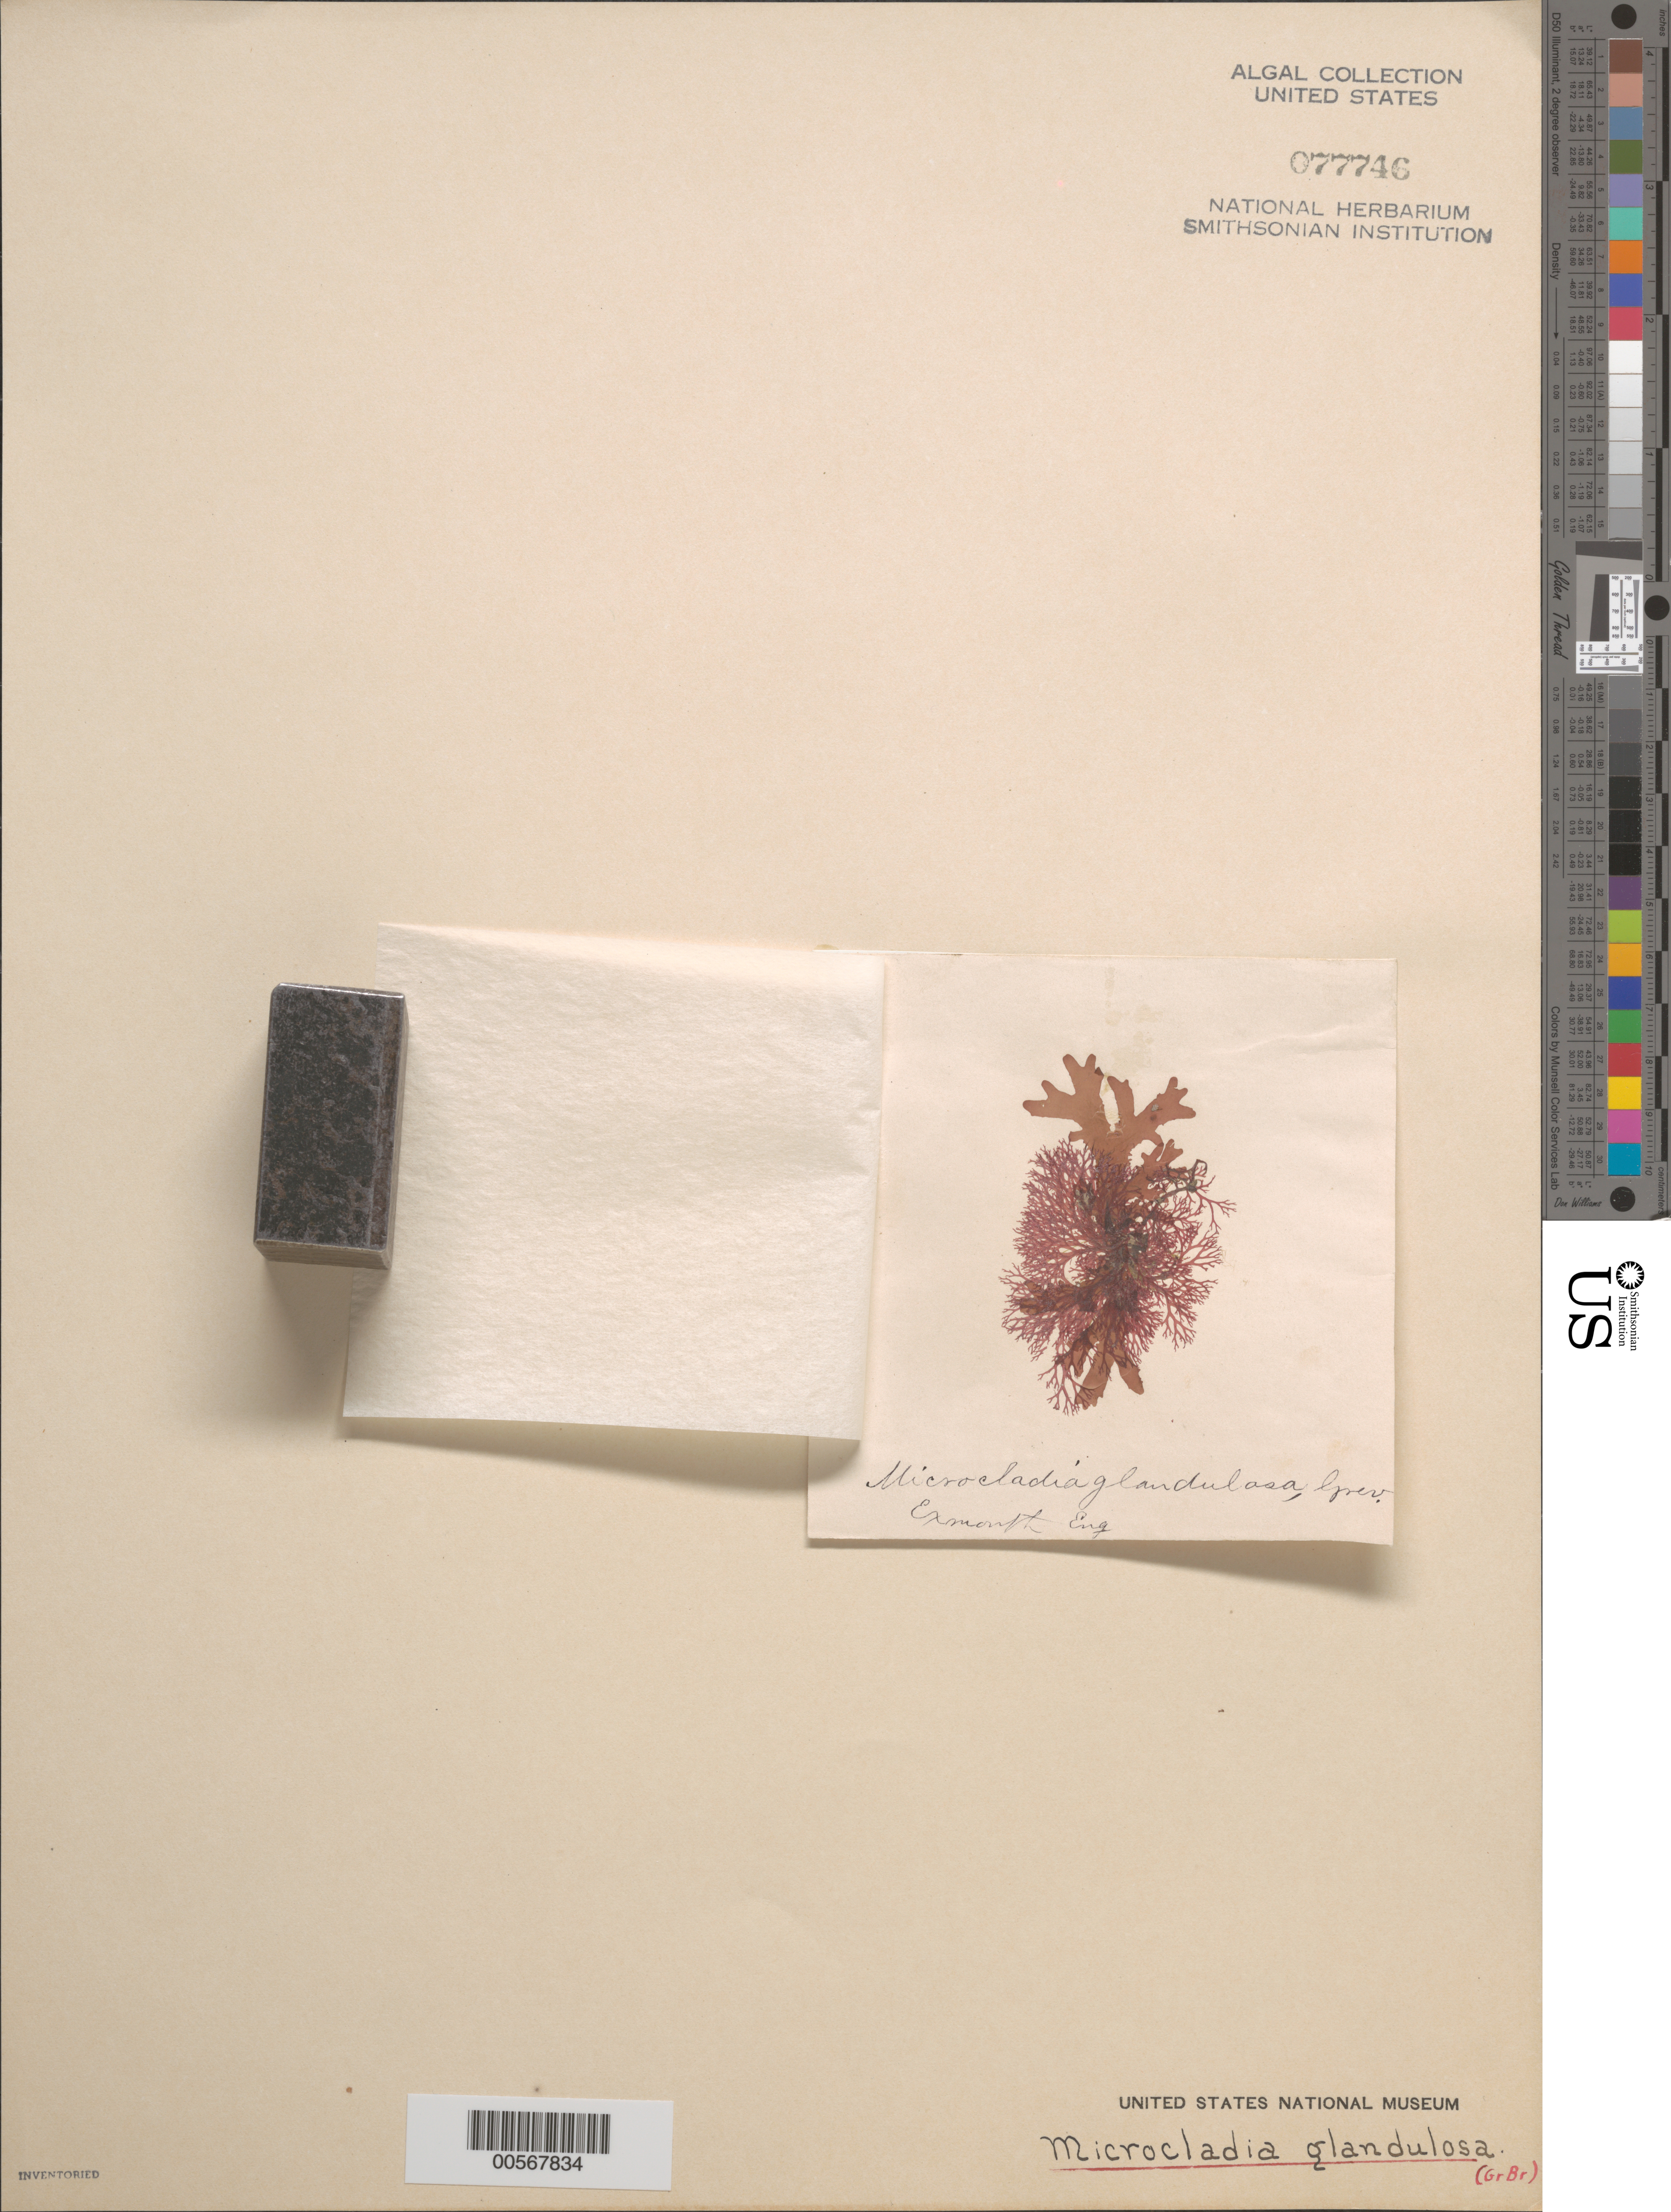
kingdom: Plantae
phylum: Rhodophyta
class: Florideophyceae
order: Ceramiales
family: Ceramiaceae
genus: Microcladia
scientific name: Microcladia glandulosa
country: United Kingdom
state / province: England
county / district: Devon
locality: Exmouth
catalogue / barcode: US 77746